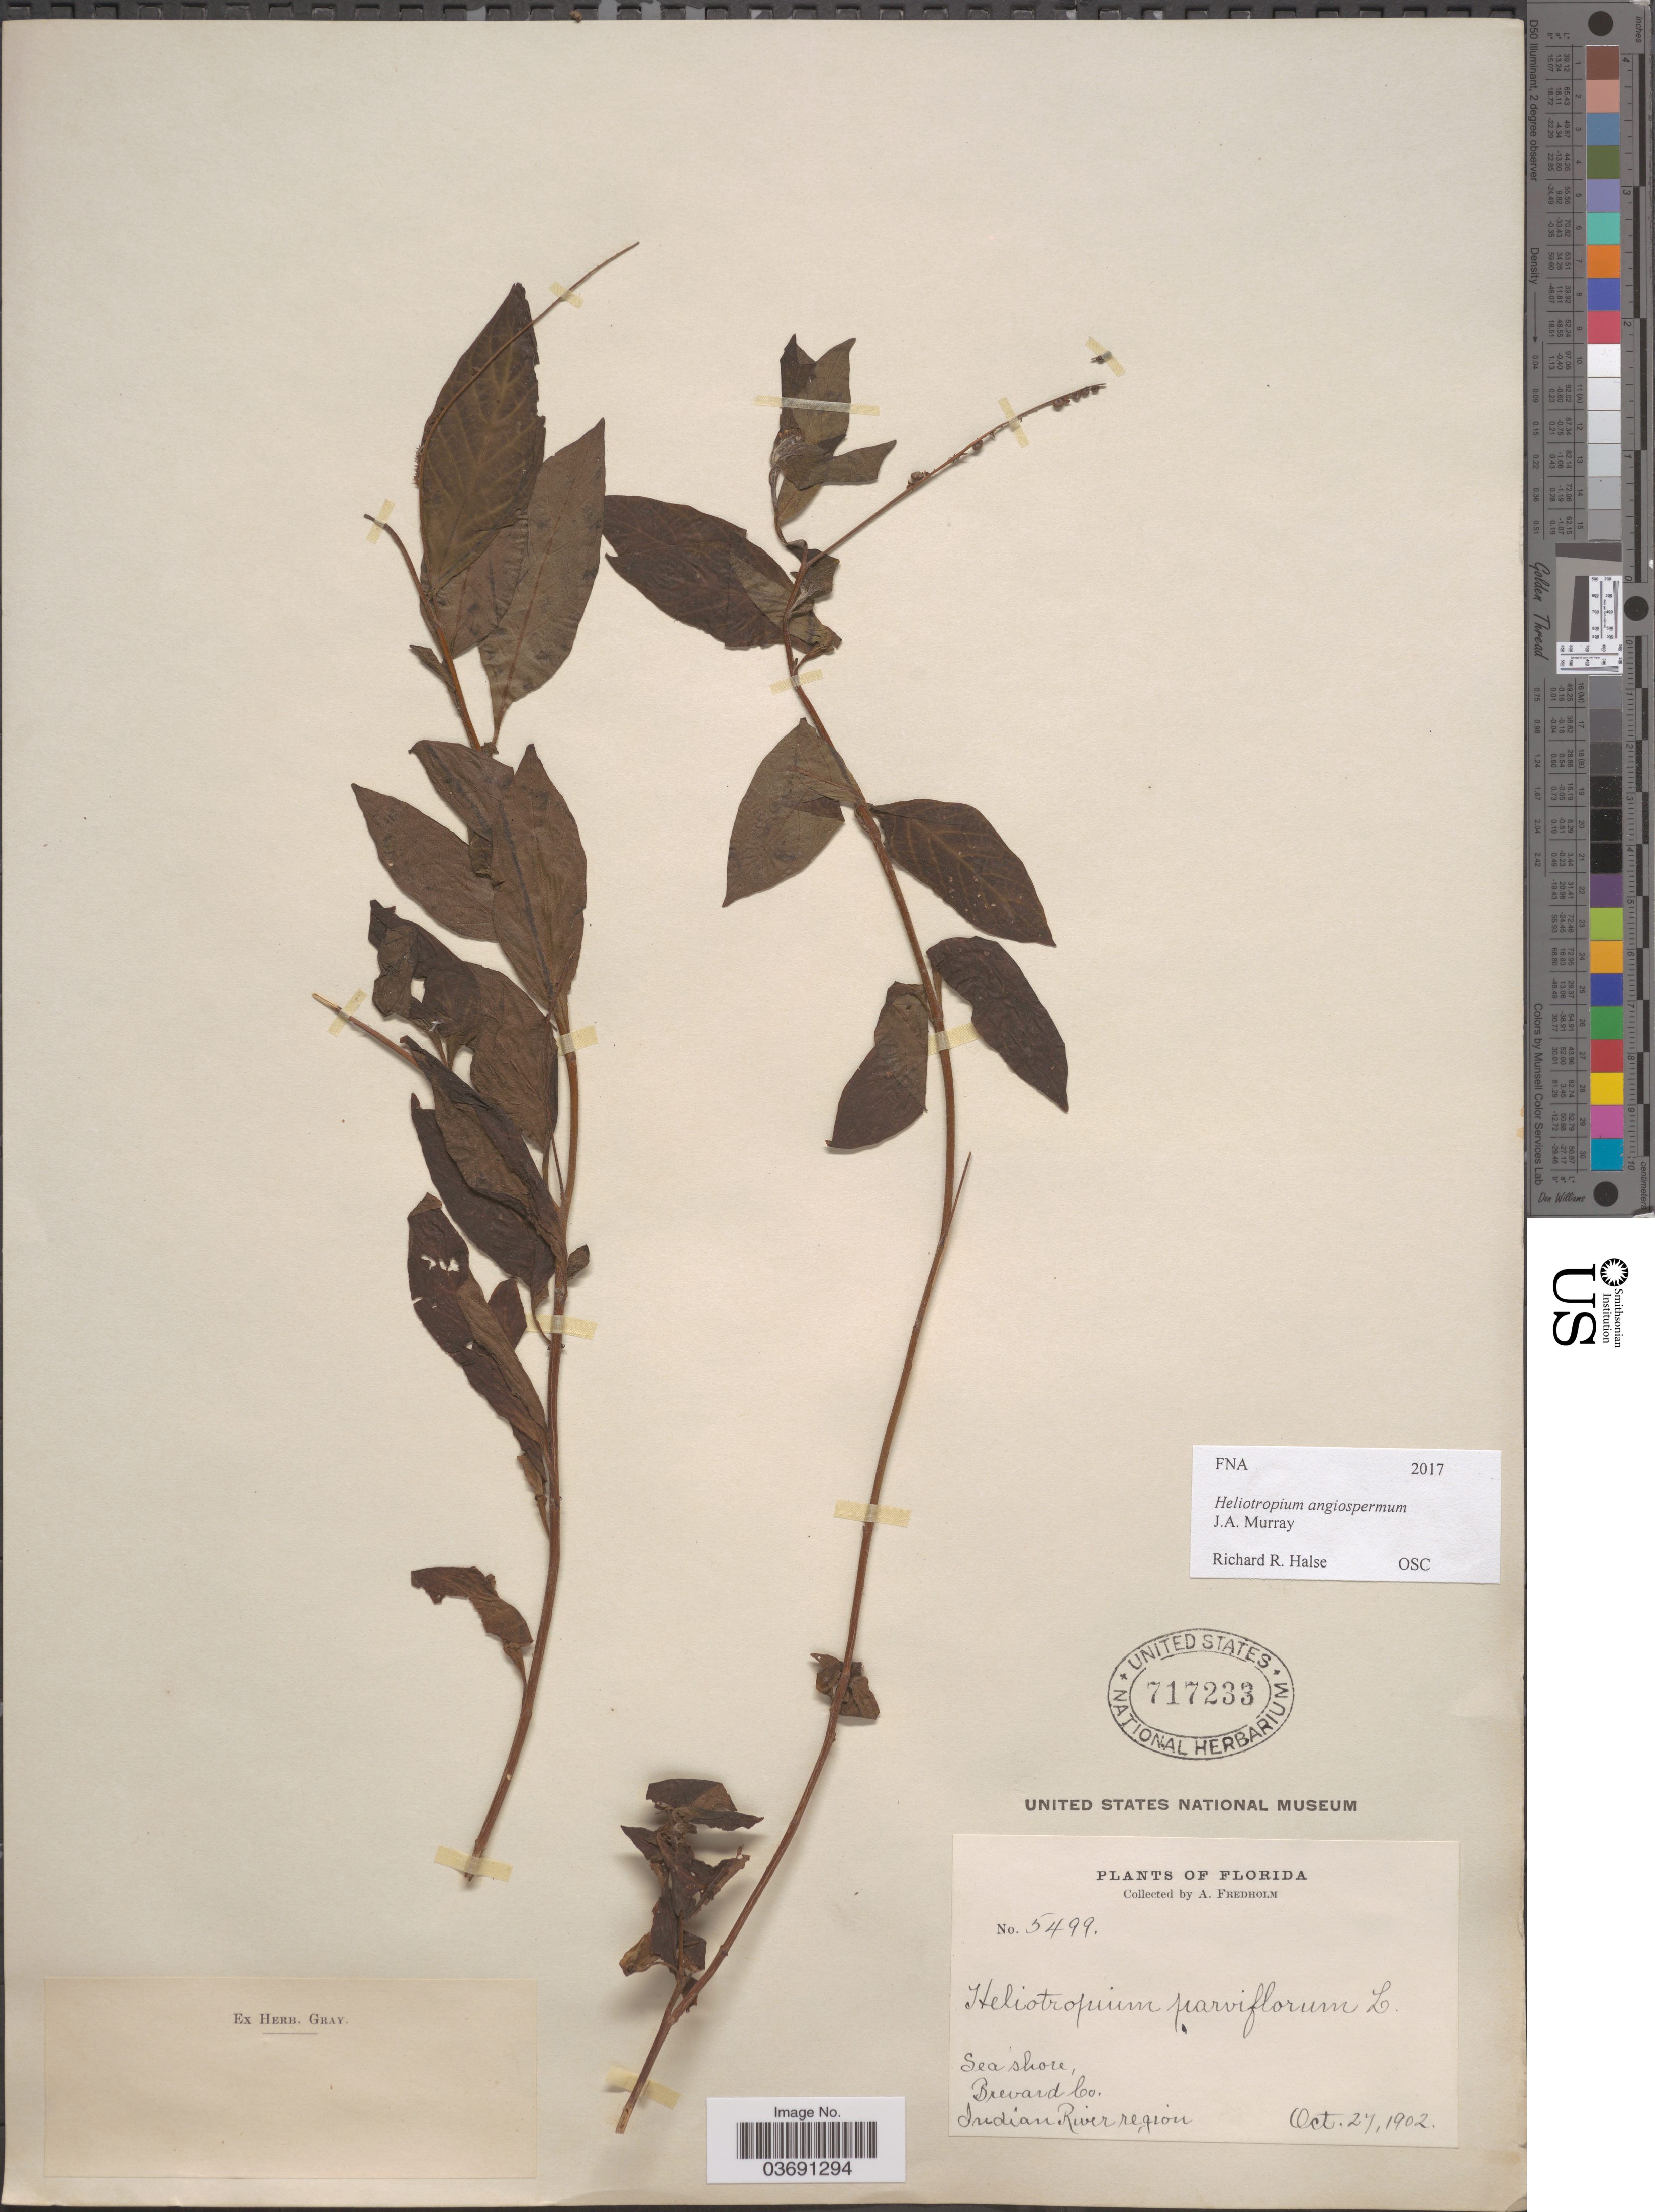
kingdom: Plantae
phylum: Tracheophyta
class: Magnoliopsida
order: Boraginales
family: Heliotropiaceae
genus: Heliotropium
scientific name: Heliotropium angiospermum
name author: Murray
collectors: A. Fredholm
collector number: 5499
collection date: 1902-10-27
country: United States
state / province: Florida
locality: Sea shore, Brevard Co. Indian River region.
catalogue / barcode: US 717233